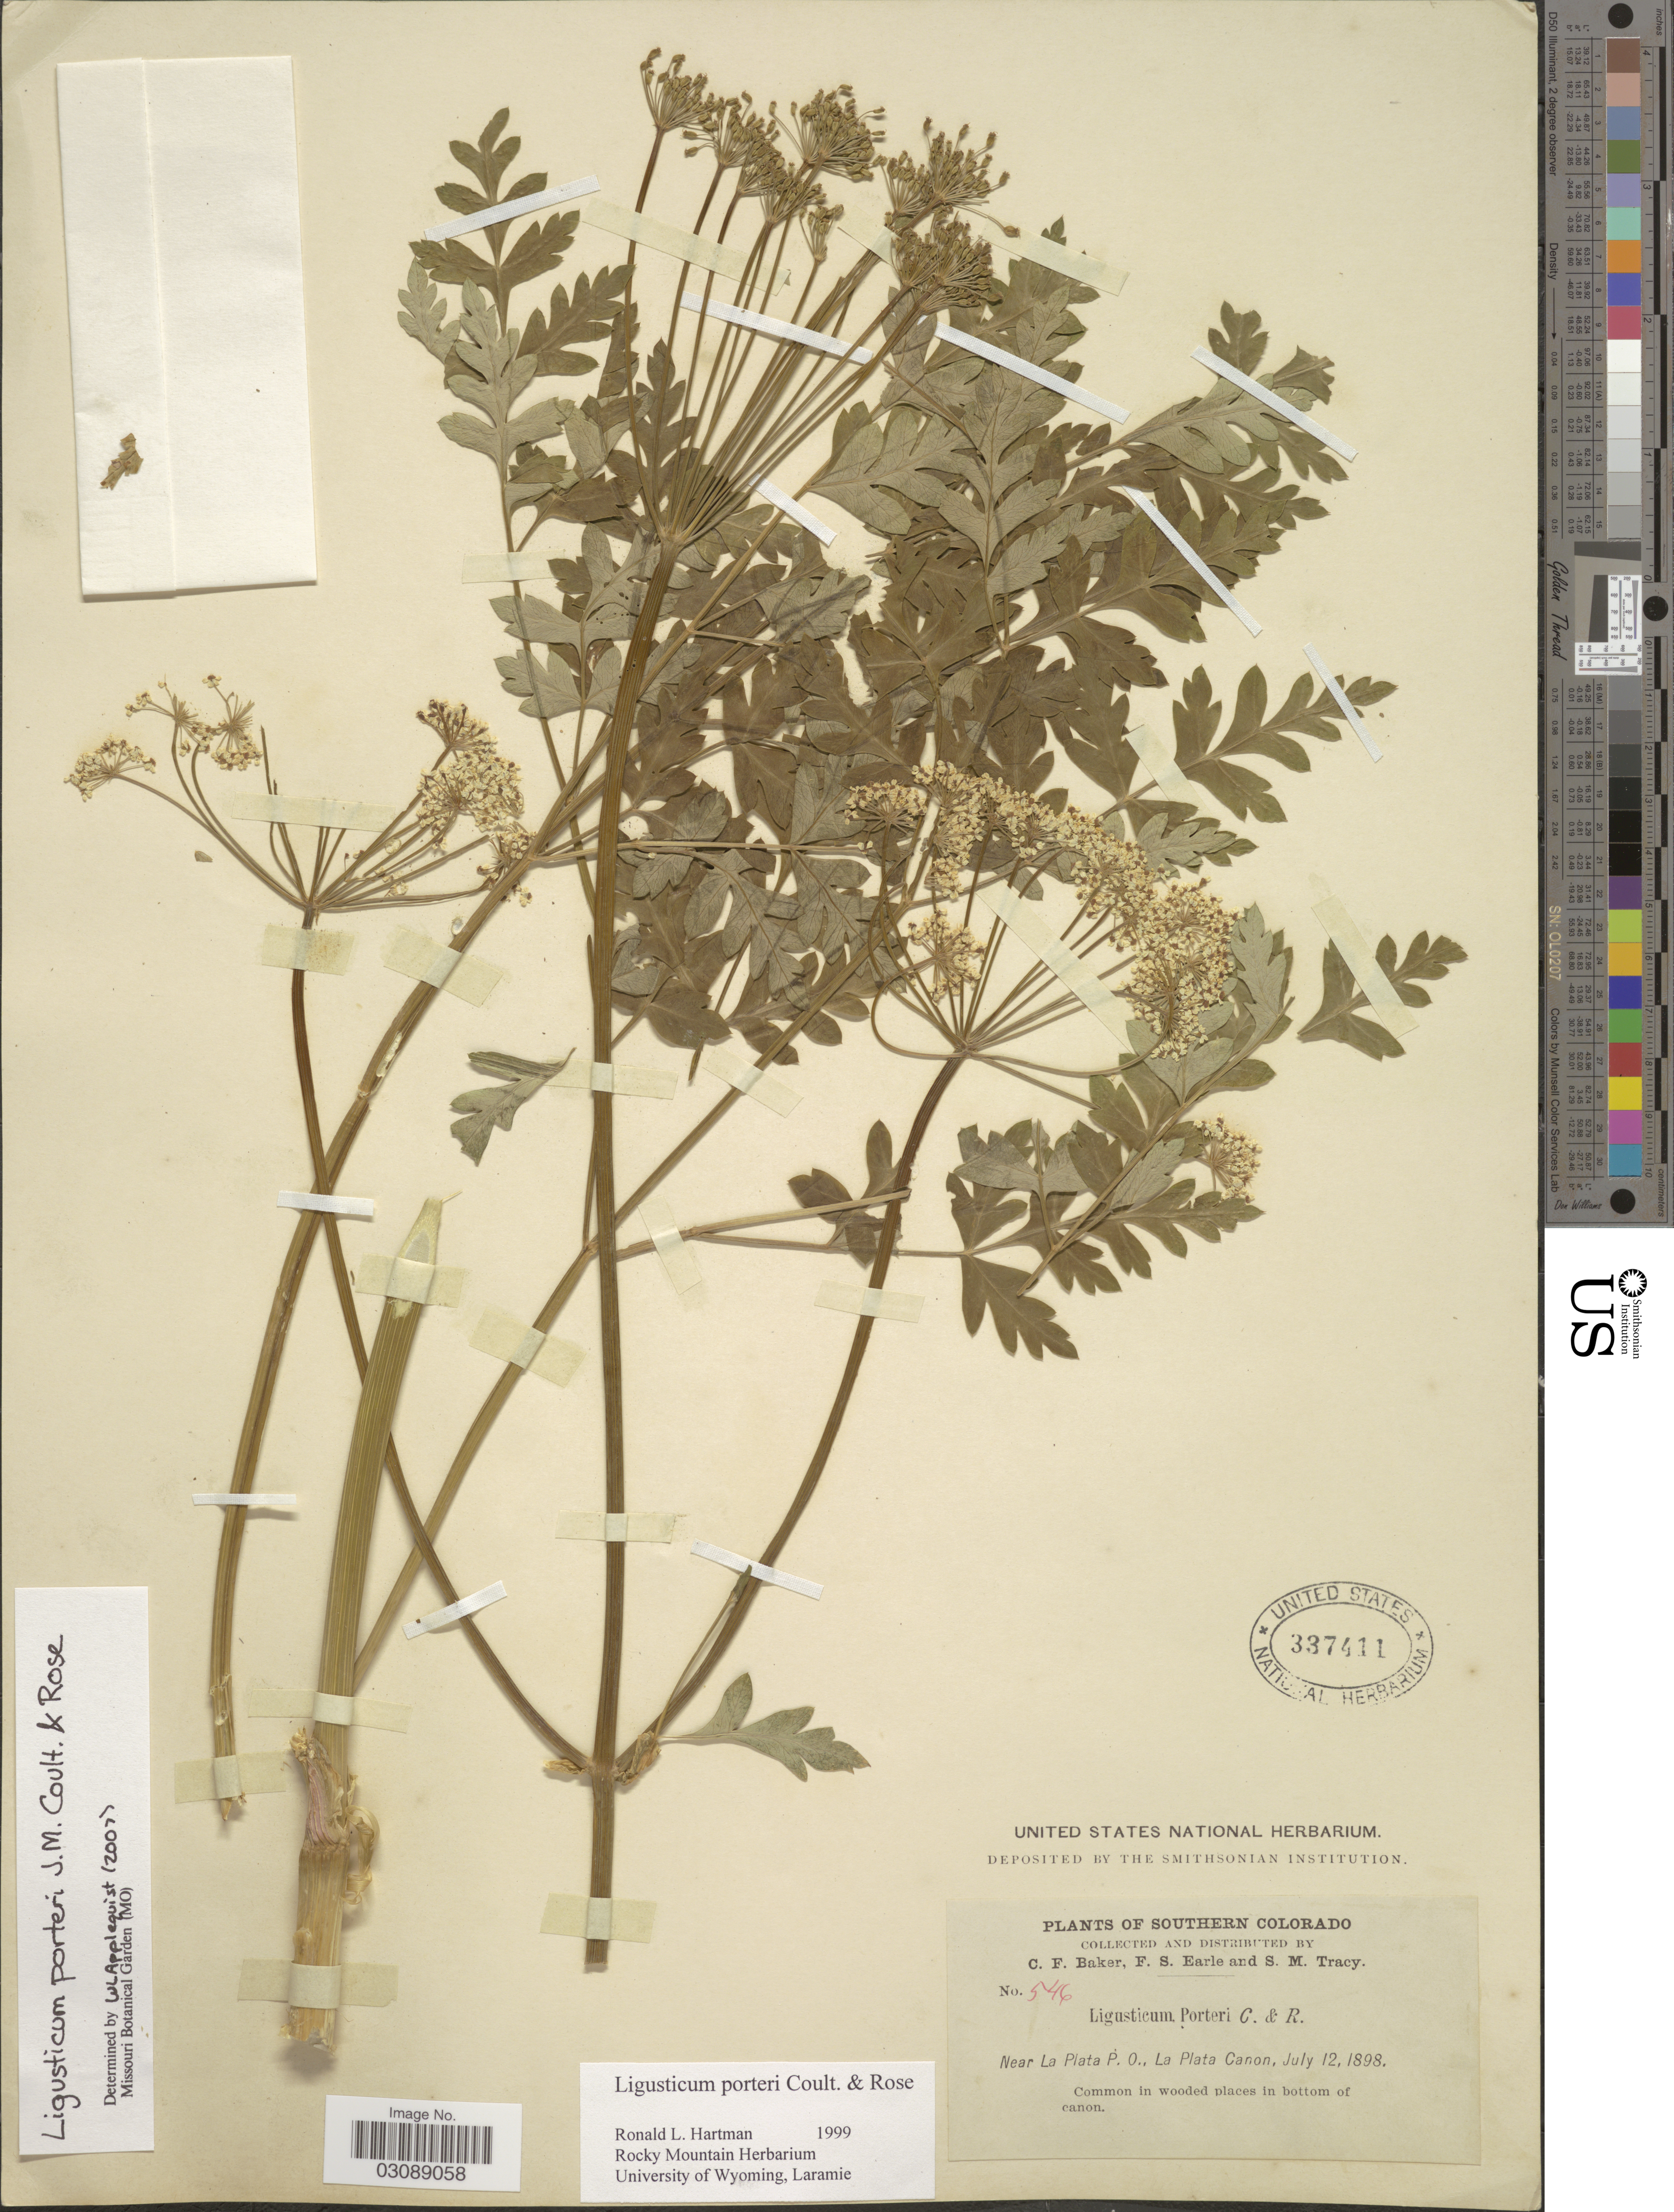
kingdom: Plantae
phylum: Tracheophyta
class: Magnoliopsida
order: Apiales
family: Apiaceae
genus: Ligusticum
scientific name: Ligusticum porteri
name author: J.M. Coult. & Rose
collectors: C. F. Baker, F. S. Earle & S. M. Tracy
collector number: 546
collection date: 1898-07-12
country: United States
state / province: Colorado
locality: Southern Colorado, Near La Plata P. O., La Plata Canon.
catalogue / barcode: US 337411